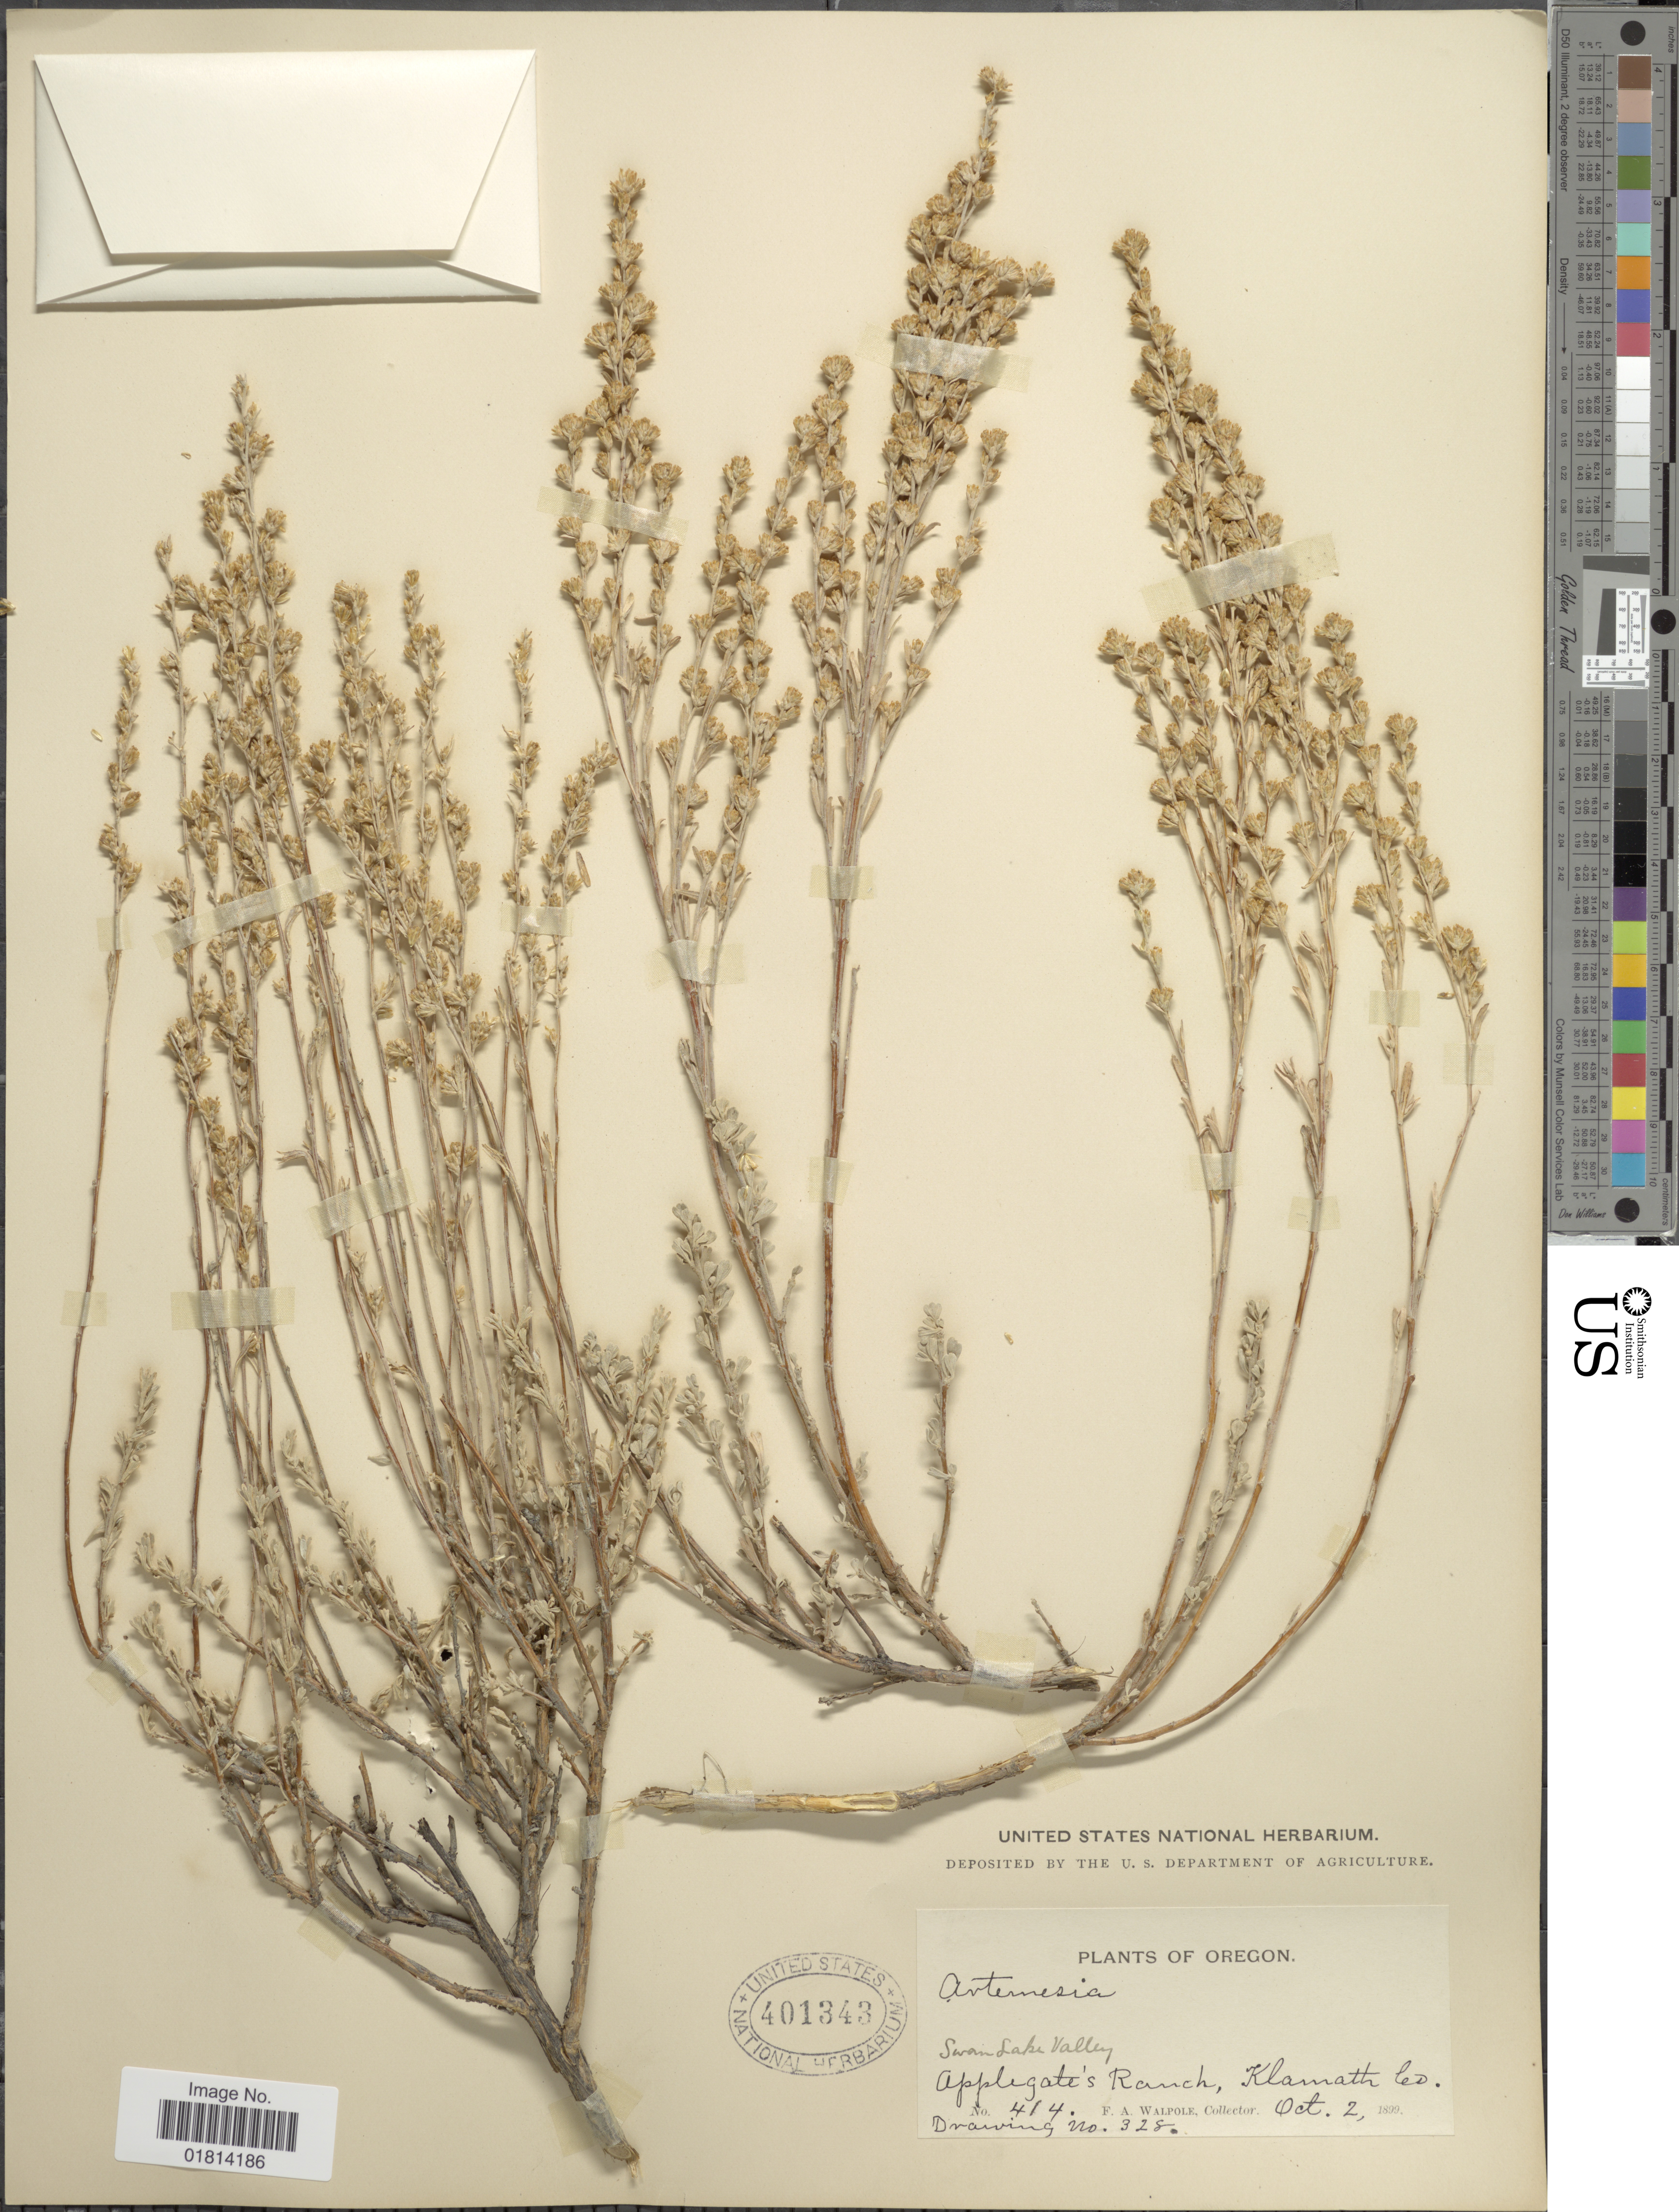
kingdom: Plantae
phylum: Tracheophyta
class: Magnoliopsida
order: Asterales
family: Asteraceae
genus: Artemisia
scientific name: Artemisia arbuscula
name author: Nutt.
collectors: F. Walpole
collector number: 414/328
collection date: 1899-10-02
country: United States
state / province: Oregon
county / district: Klamath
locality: Swan Lake Valley. Applegate's Ranch, Klamath Co.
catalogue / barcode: US 401343